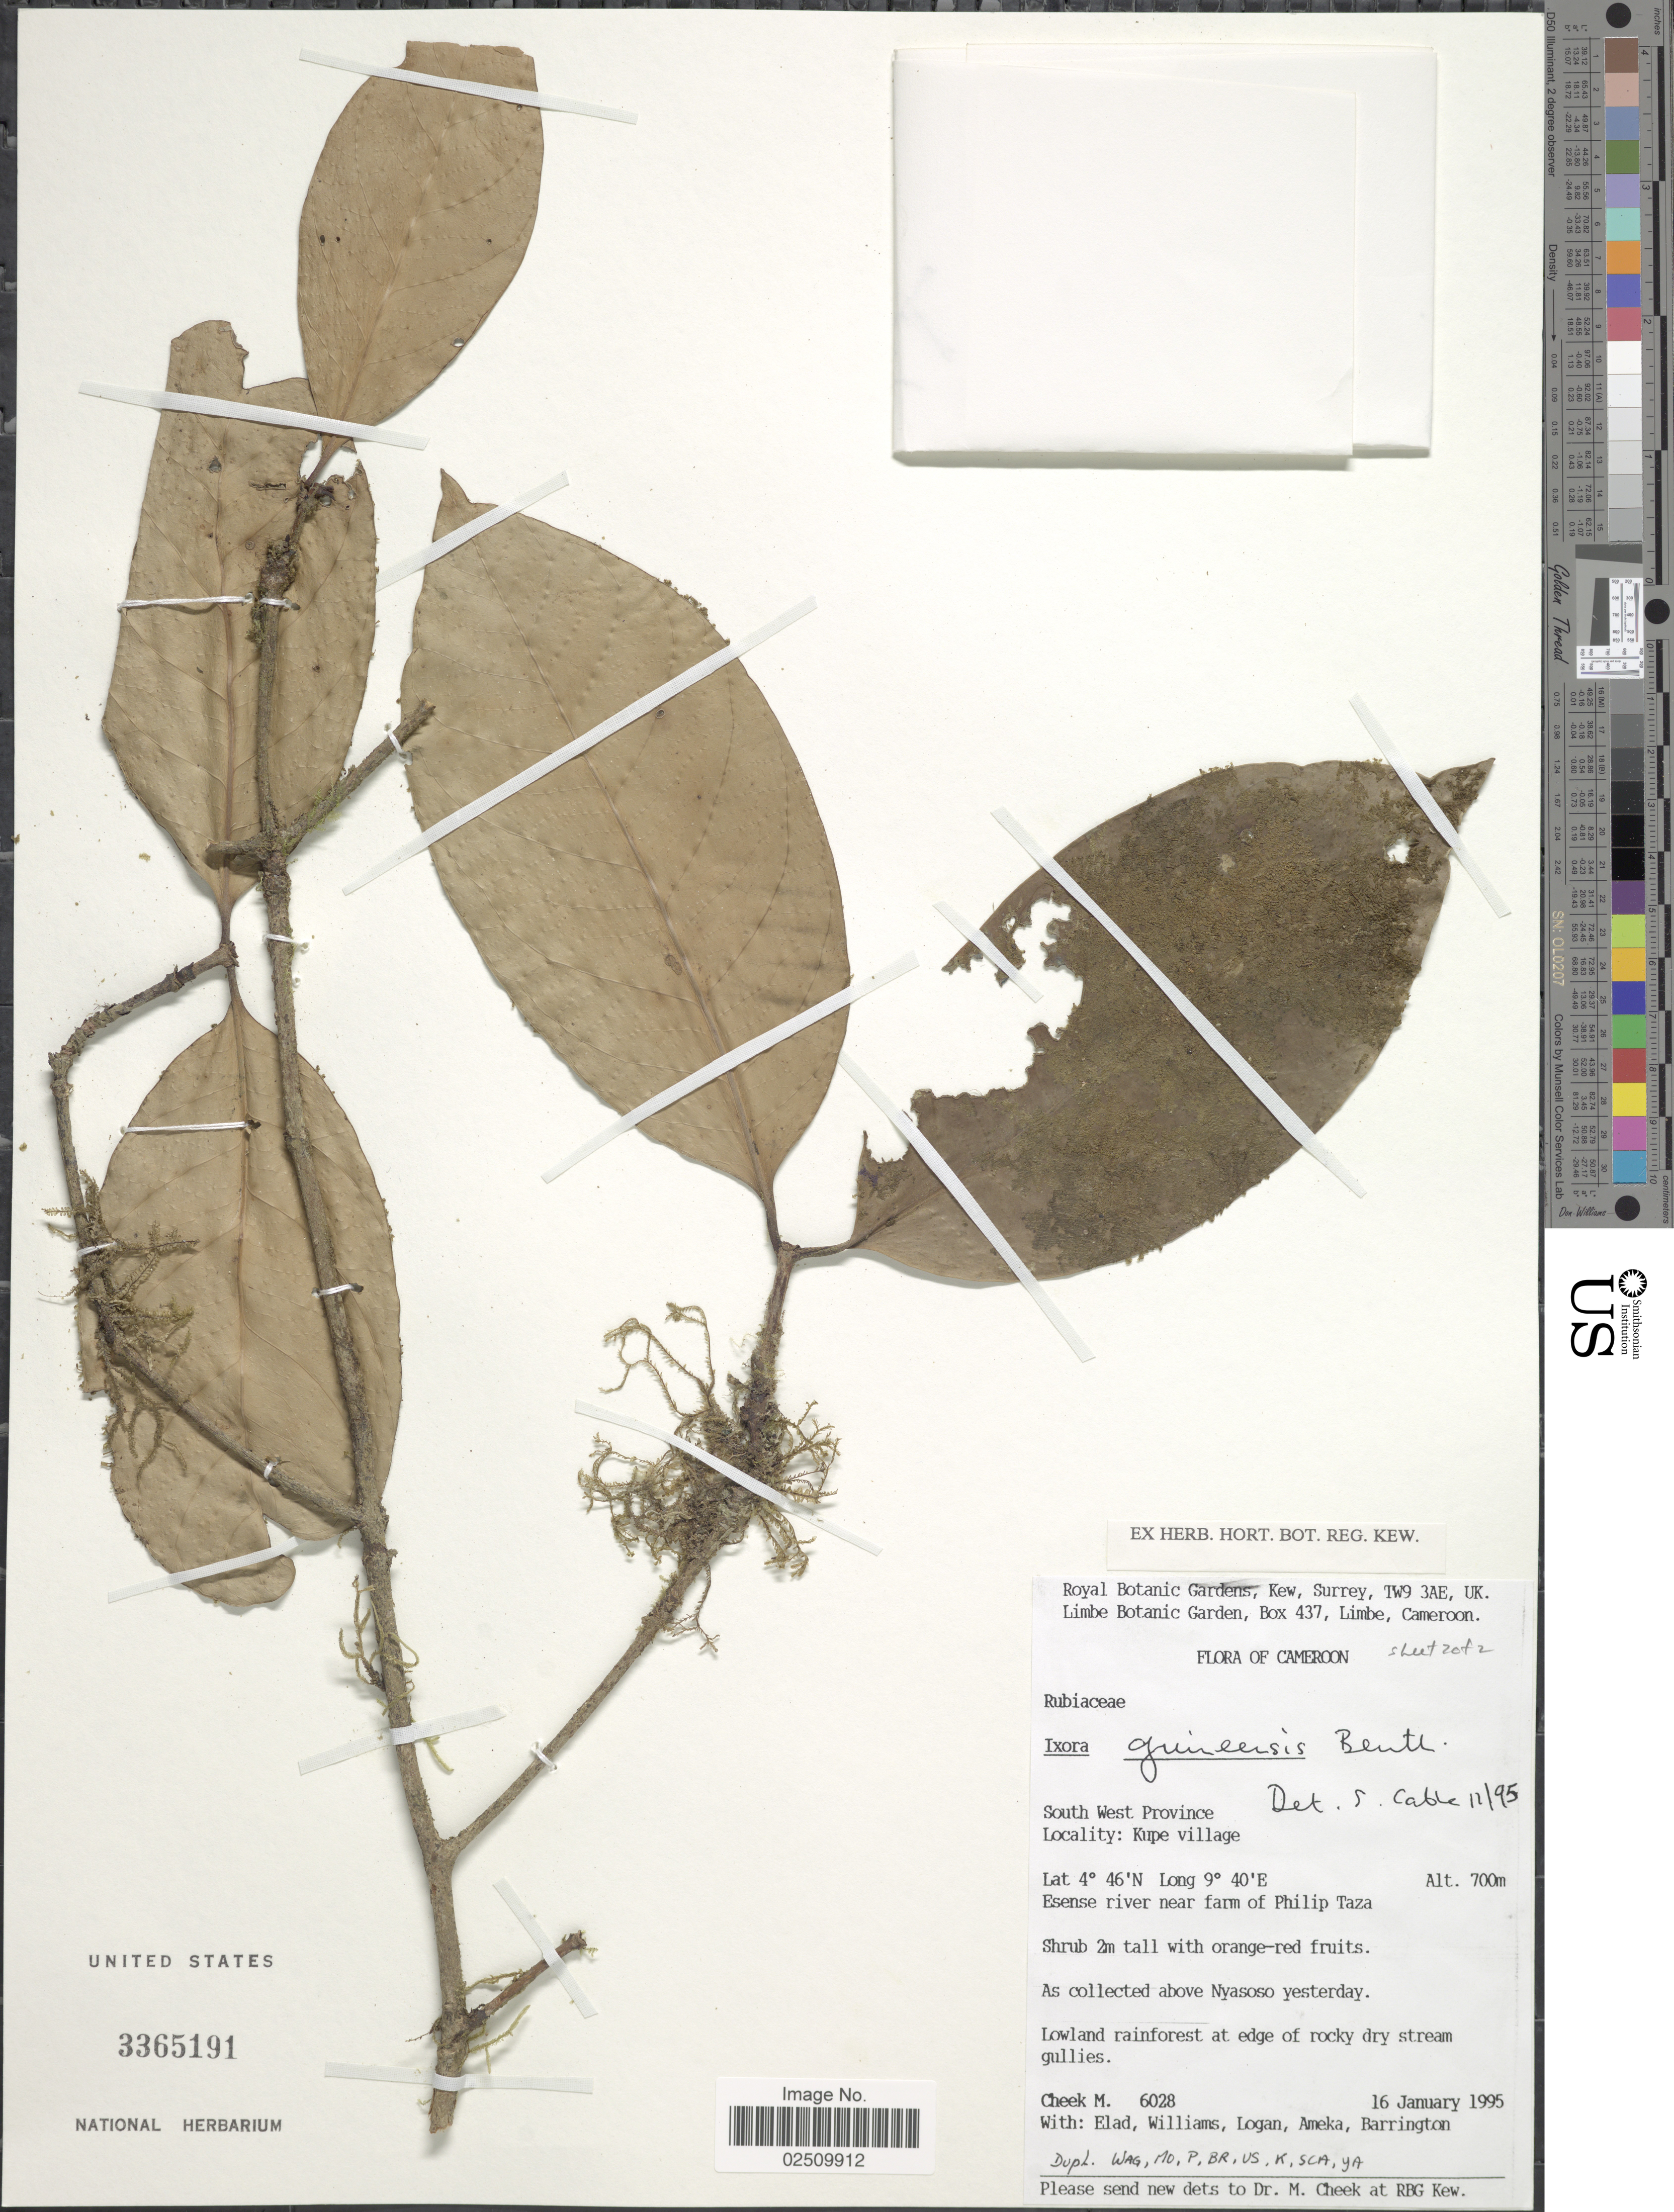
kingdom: Plantae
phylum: Tracheophyta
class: Magnoliopsida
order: Gentianales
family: Rubiaceae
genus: Ixora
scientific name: Ixora guineensis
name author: Benth.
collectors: M. Cheek, -. Elad, -- Williams, -. Logan & et al.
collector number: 6028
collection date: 1995-01-16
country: Cameroon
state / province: Sud-Ouest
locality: South West Province. Kupe village. Esense river near farm of Philip Taza.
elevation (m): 700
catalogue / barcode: US 3365191